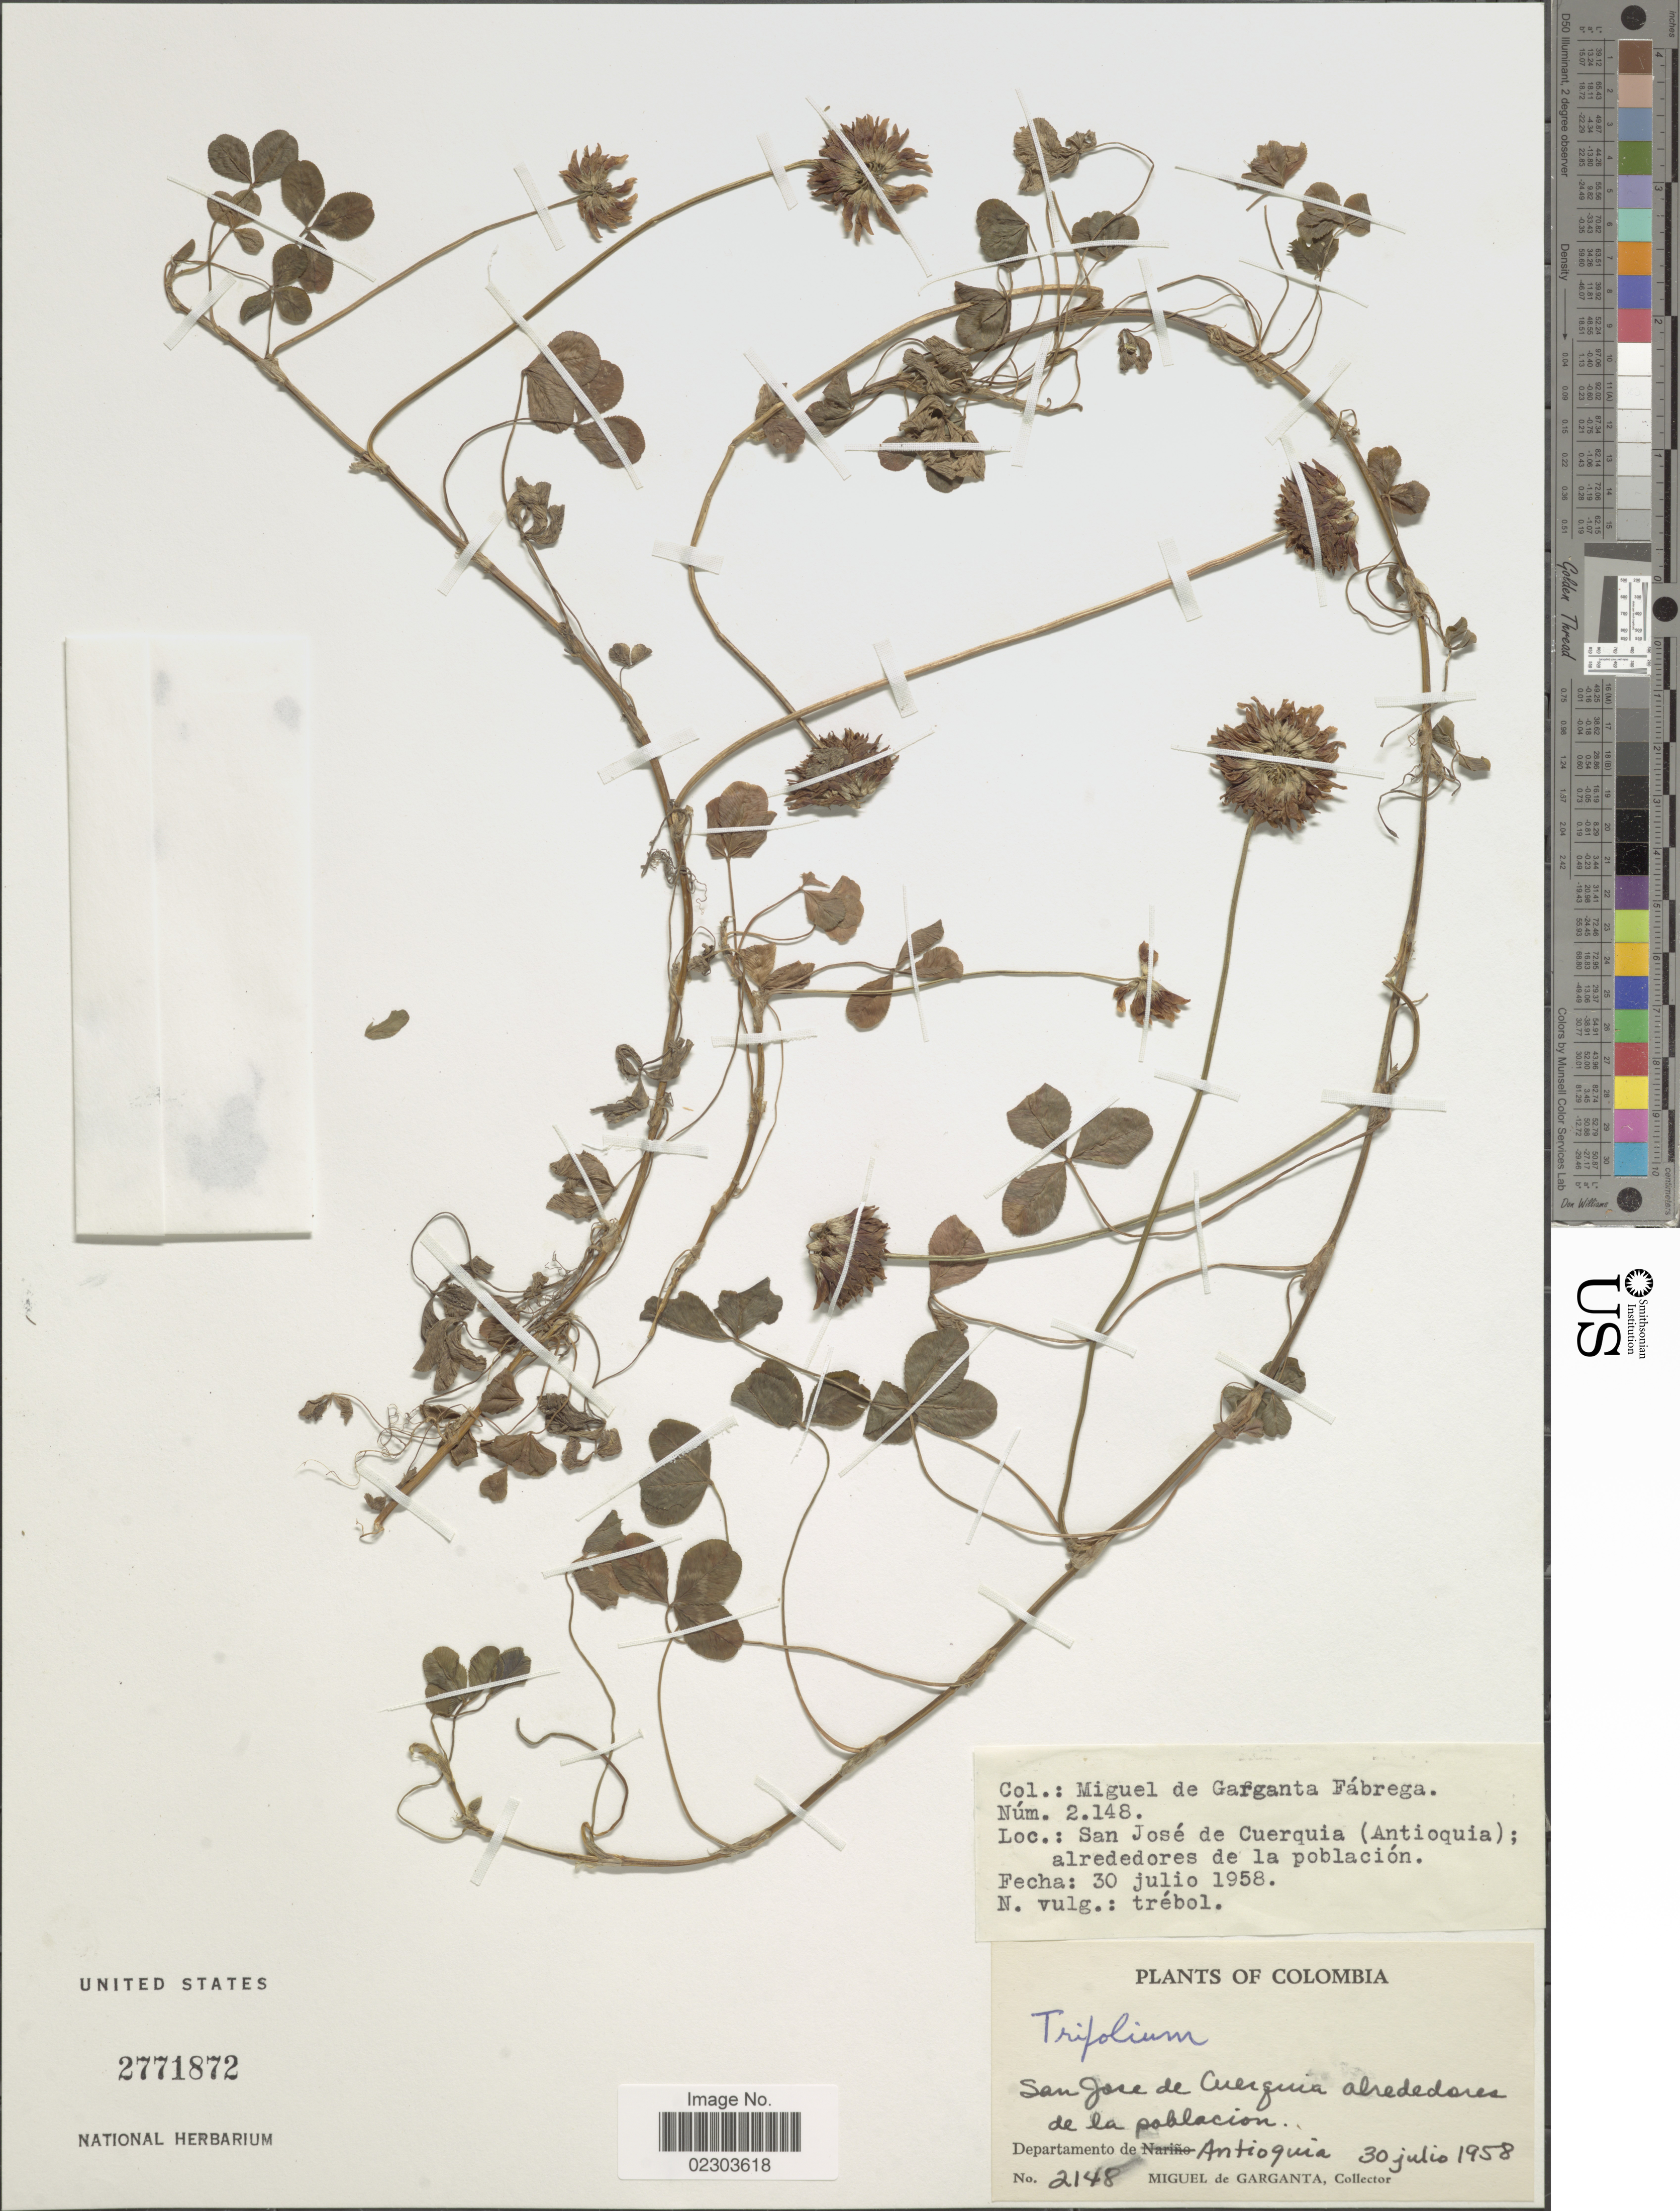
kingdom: Plantae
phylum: Tracheophyta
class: Magnoliopsida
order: Fabales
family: Fabaceae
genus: Trifolium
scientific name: Trifolium sp.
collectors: M. Garganta-Fábrega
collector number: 2148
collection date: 1958-07-30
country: Colombia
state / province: Antioquia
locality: San Jos;e de Cuerquia (Antioquia); alrededores de la población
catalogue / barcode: US 2771872